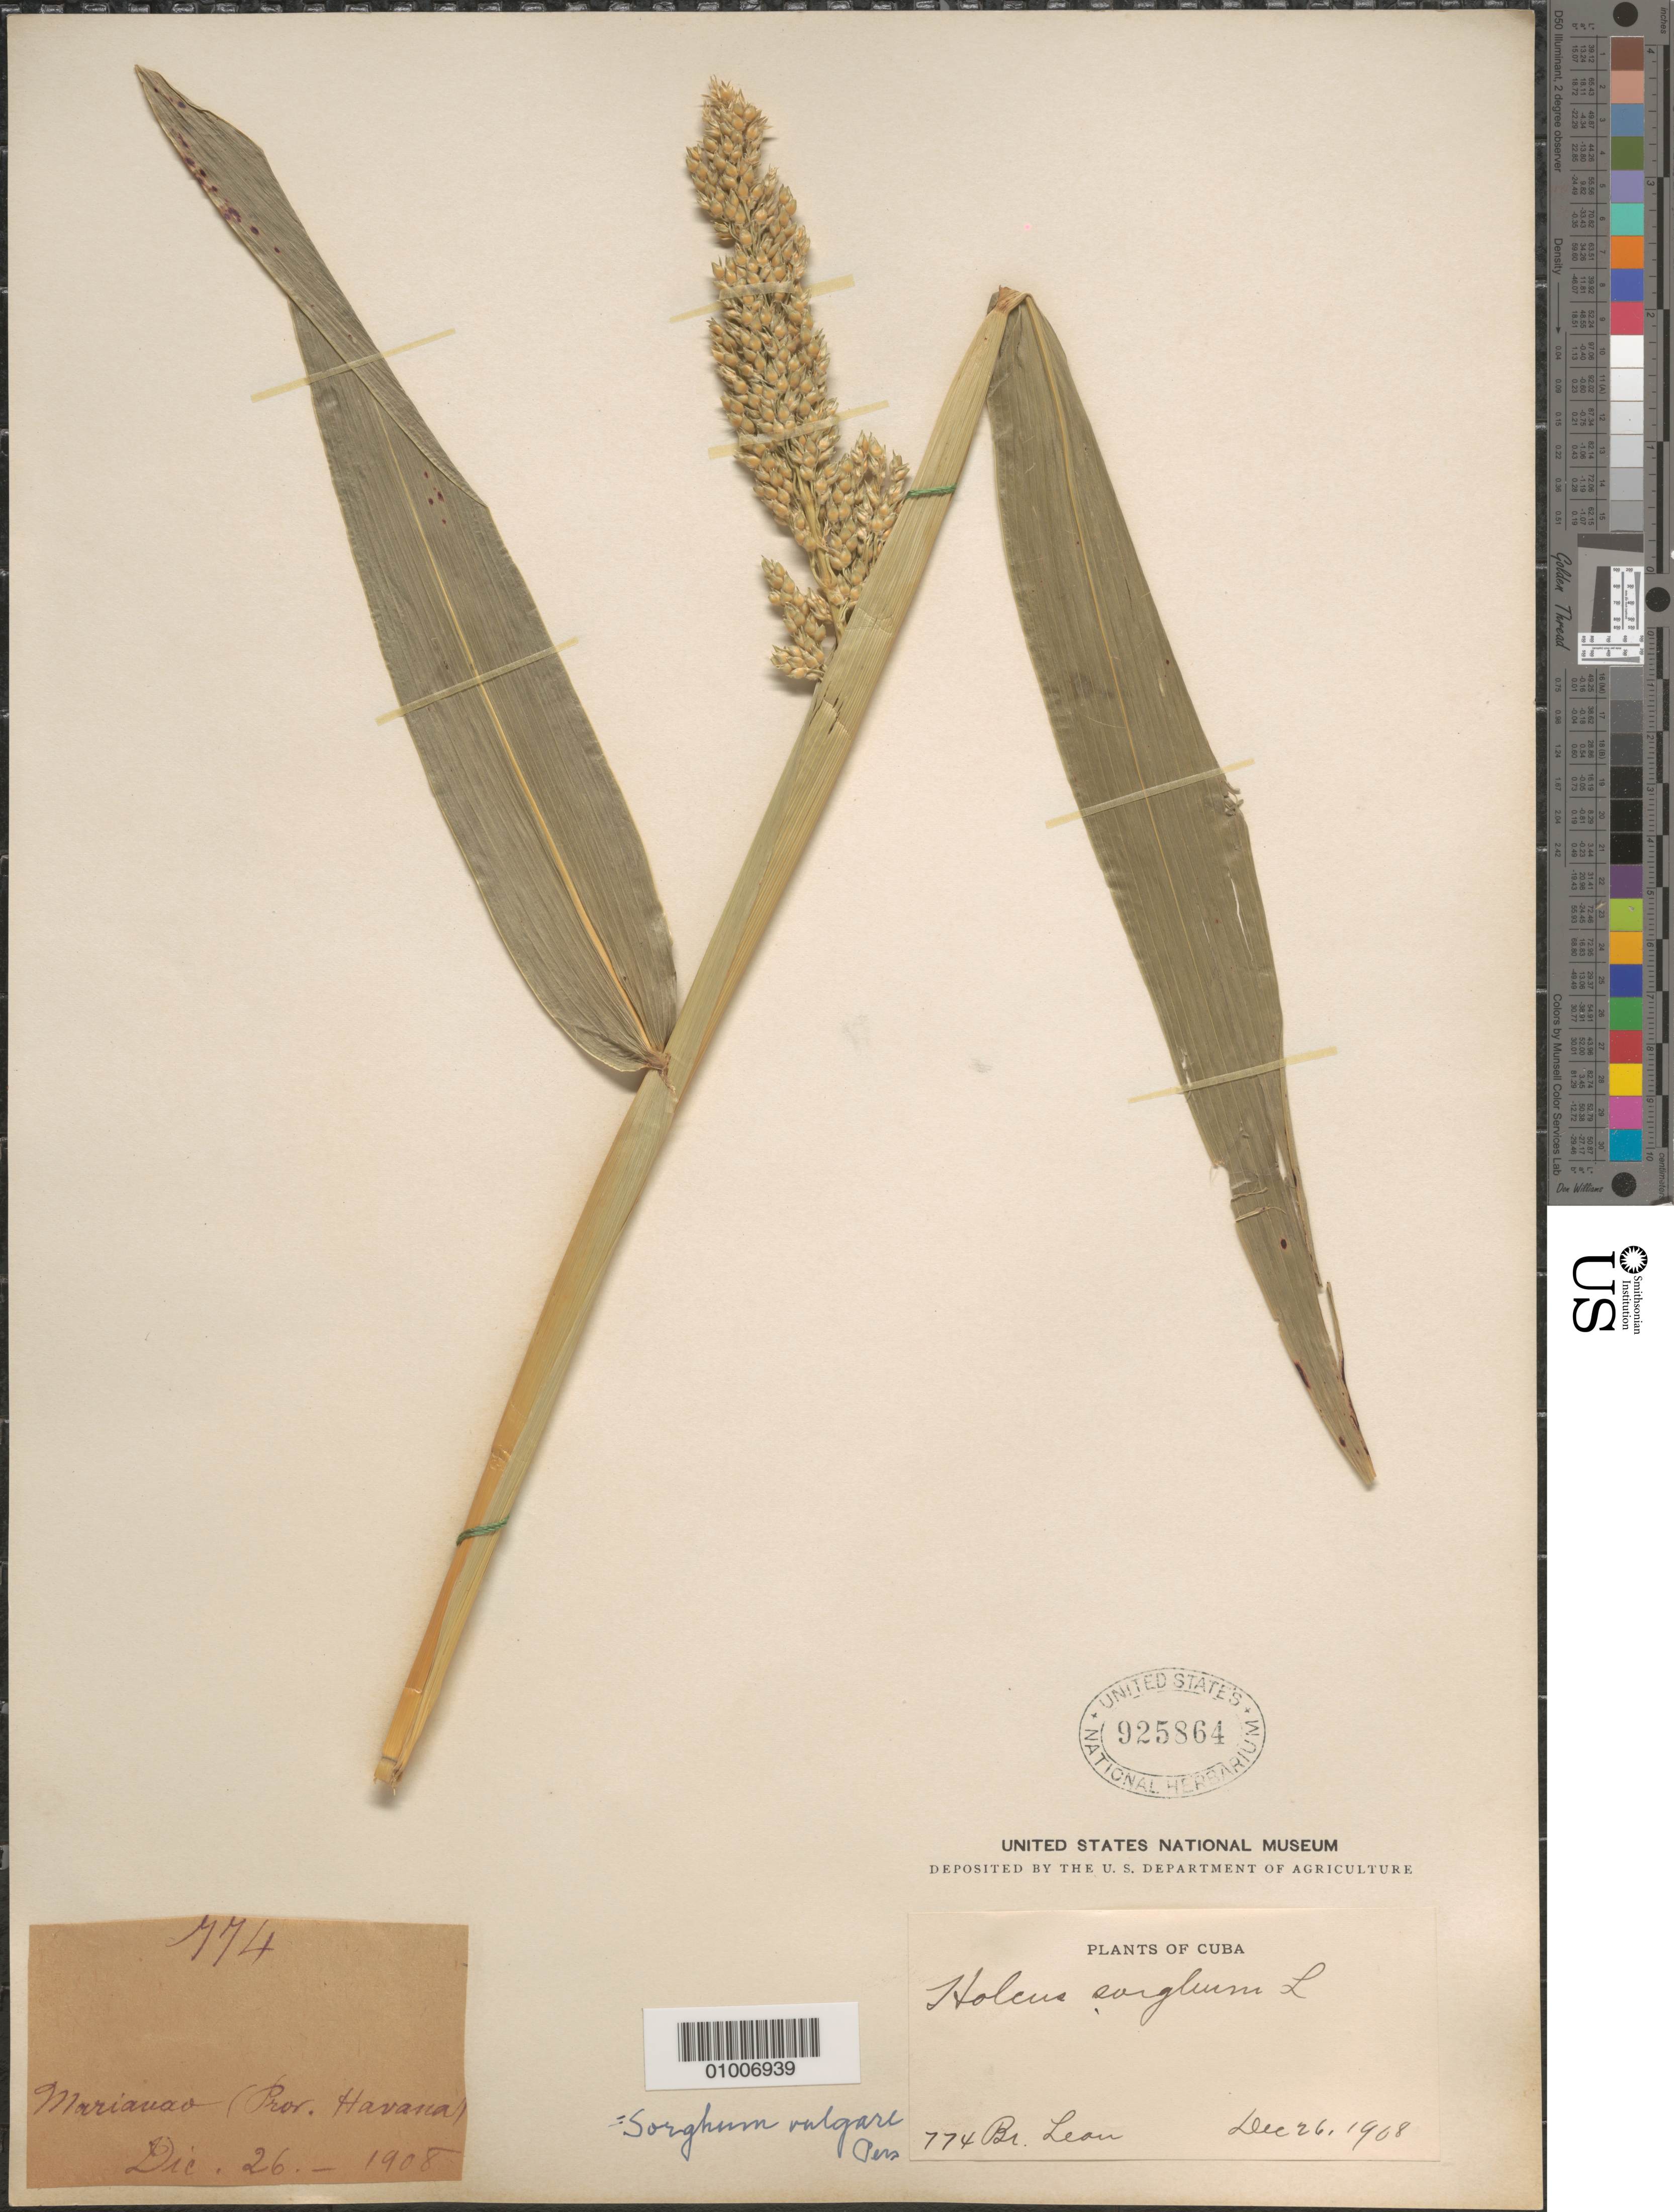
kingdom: Plantae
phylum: Tracheophyta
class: Liliopsida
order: Poales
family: Poaceae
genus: Sorghum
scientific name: Sorghum halepense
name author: (L.) Pers.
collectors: Bro. León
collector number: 774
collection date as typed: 26 Dec 1908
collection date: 1908-12-26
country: Cuba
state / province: La Habana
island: Cuba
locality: La Habana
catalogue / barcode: US 925864